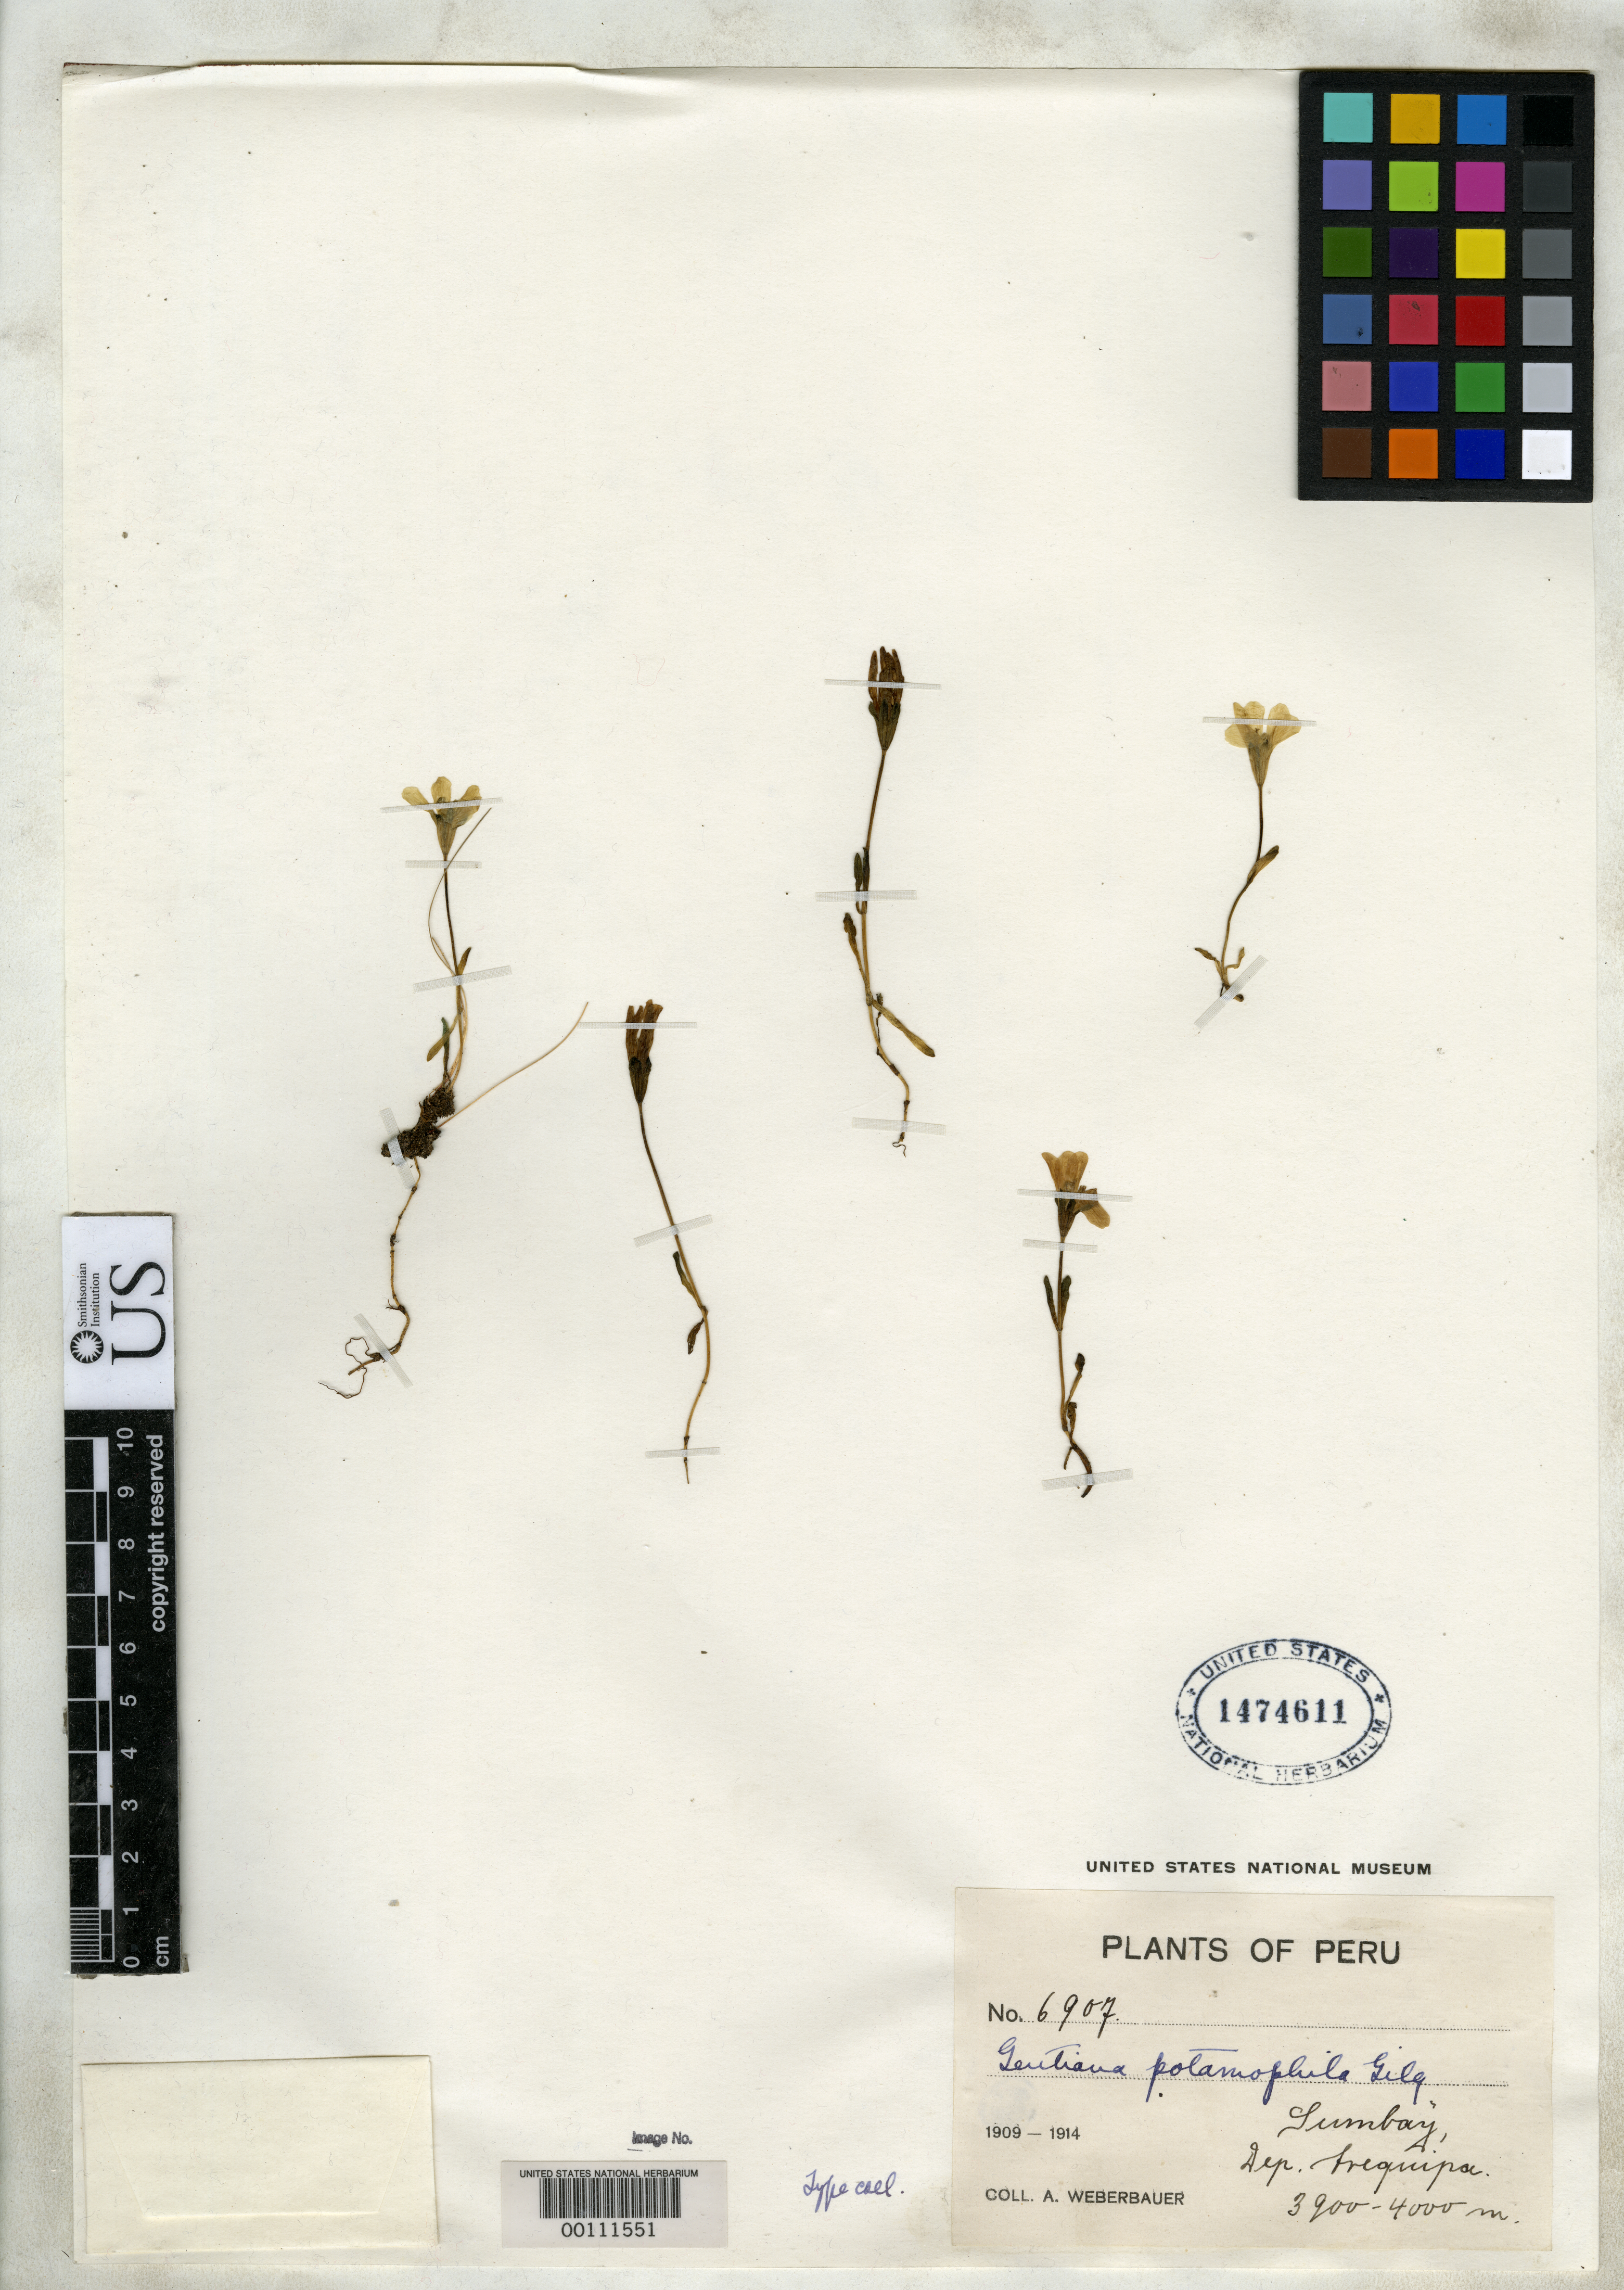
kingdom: Plantae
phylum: Tracheophyta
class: Magnoliopsida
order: Gentianales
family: Gentianaceae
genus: Gentiana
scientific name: Gentiana potamophila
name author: Gilg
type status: Isotype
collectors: A. Weberbauer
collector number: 6907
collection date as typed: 1909 to -- --- 1914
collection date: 1909/1914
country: Peru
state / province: Arequipa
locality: Lumbay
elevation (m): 3900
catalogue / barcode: US 1474611